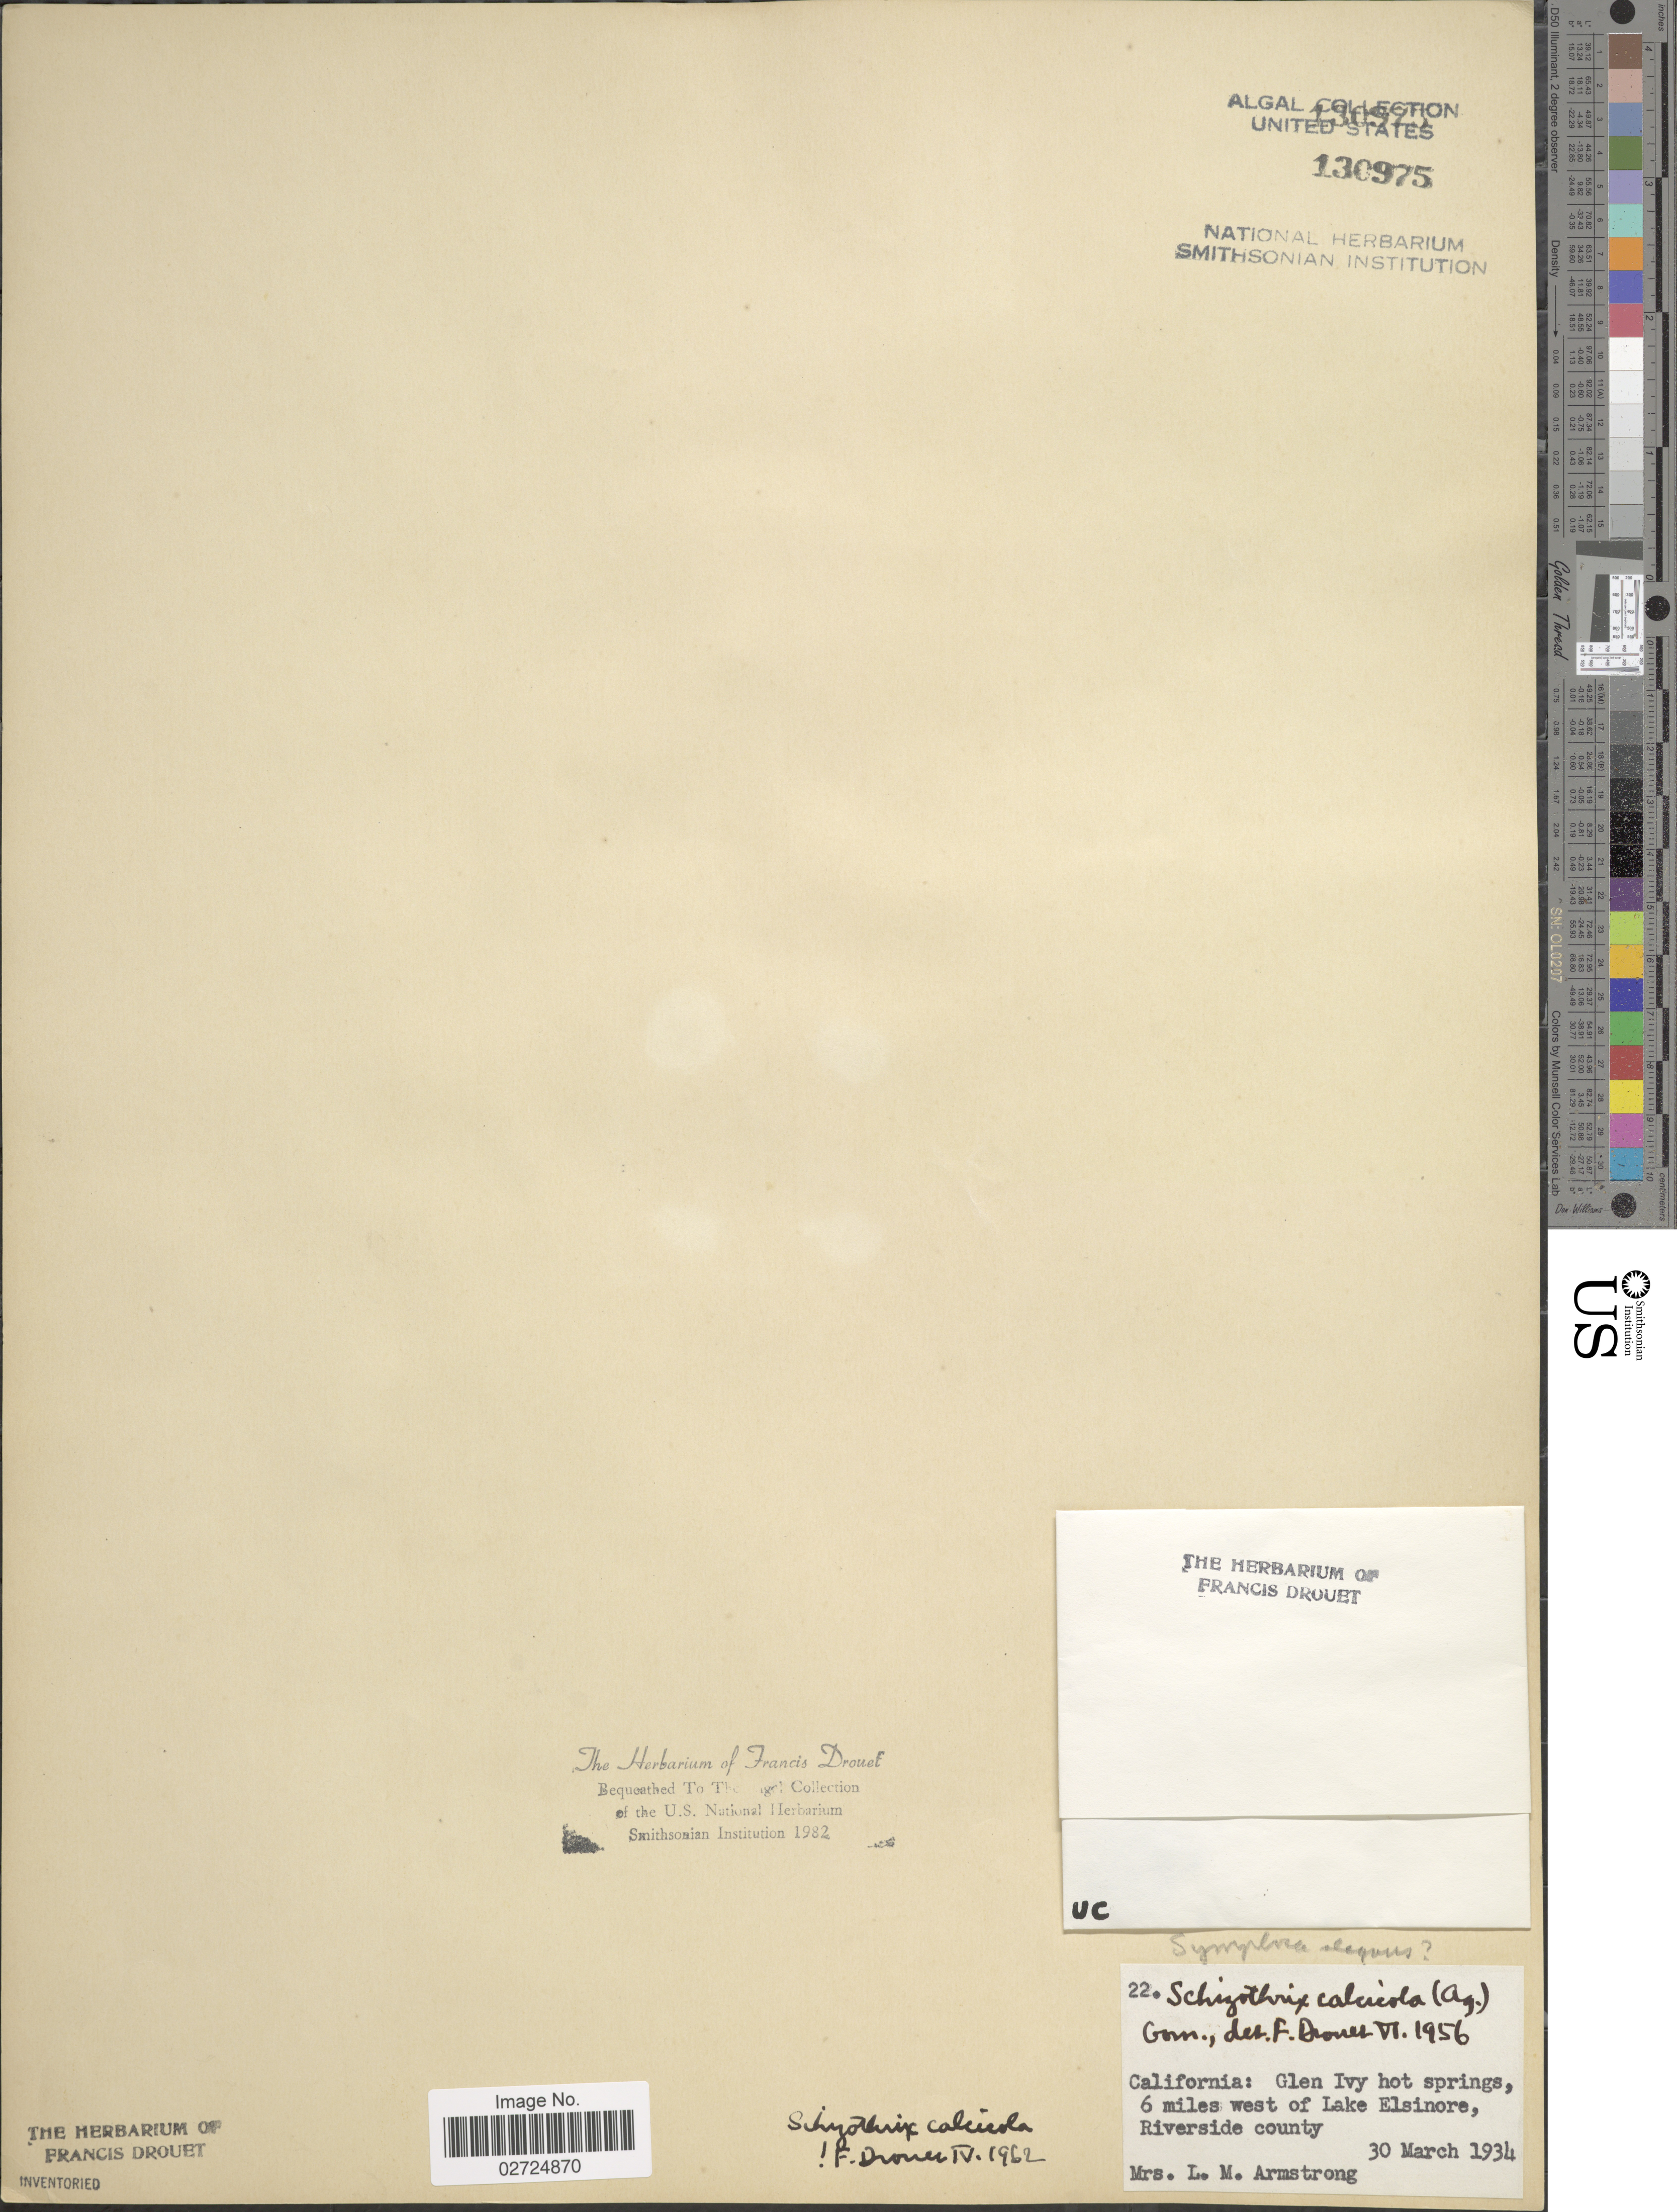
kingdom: Bacteria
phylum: Cyanobacteria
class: Cyanobacteriia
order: Leptolyngbyales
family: Trichocoleusaceae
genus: Schizothrix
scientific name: Schizothrix calcicola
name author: Gomont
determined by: Drouet, F. E.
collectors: L. Armstrong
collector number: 22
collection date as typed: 30 Mar 1934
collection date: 1934-03-30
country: United States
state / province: California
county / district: Riverside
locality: Glen Ivy hot springs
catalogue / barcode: US 130975